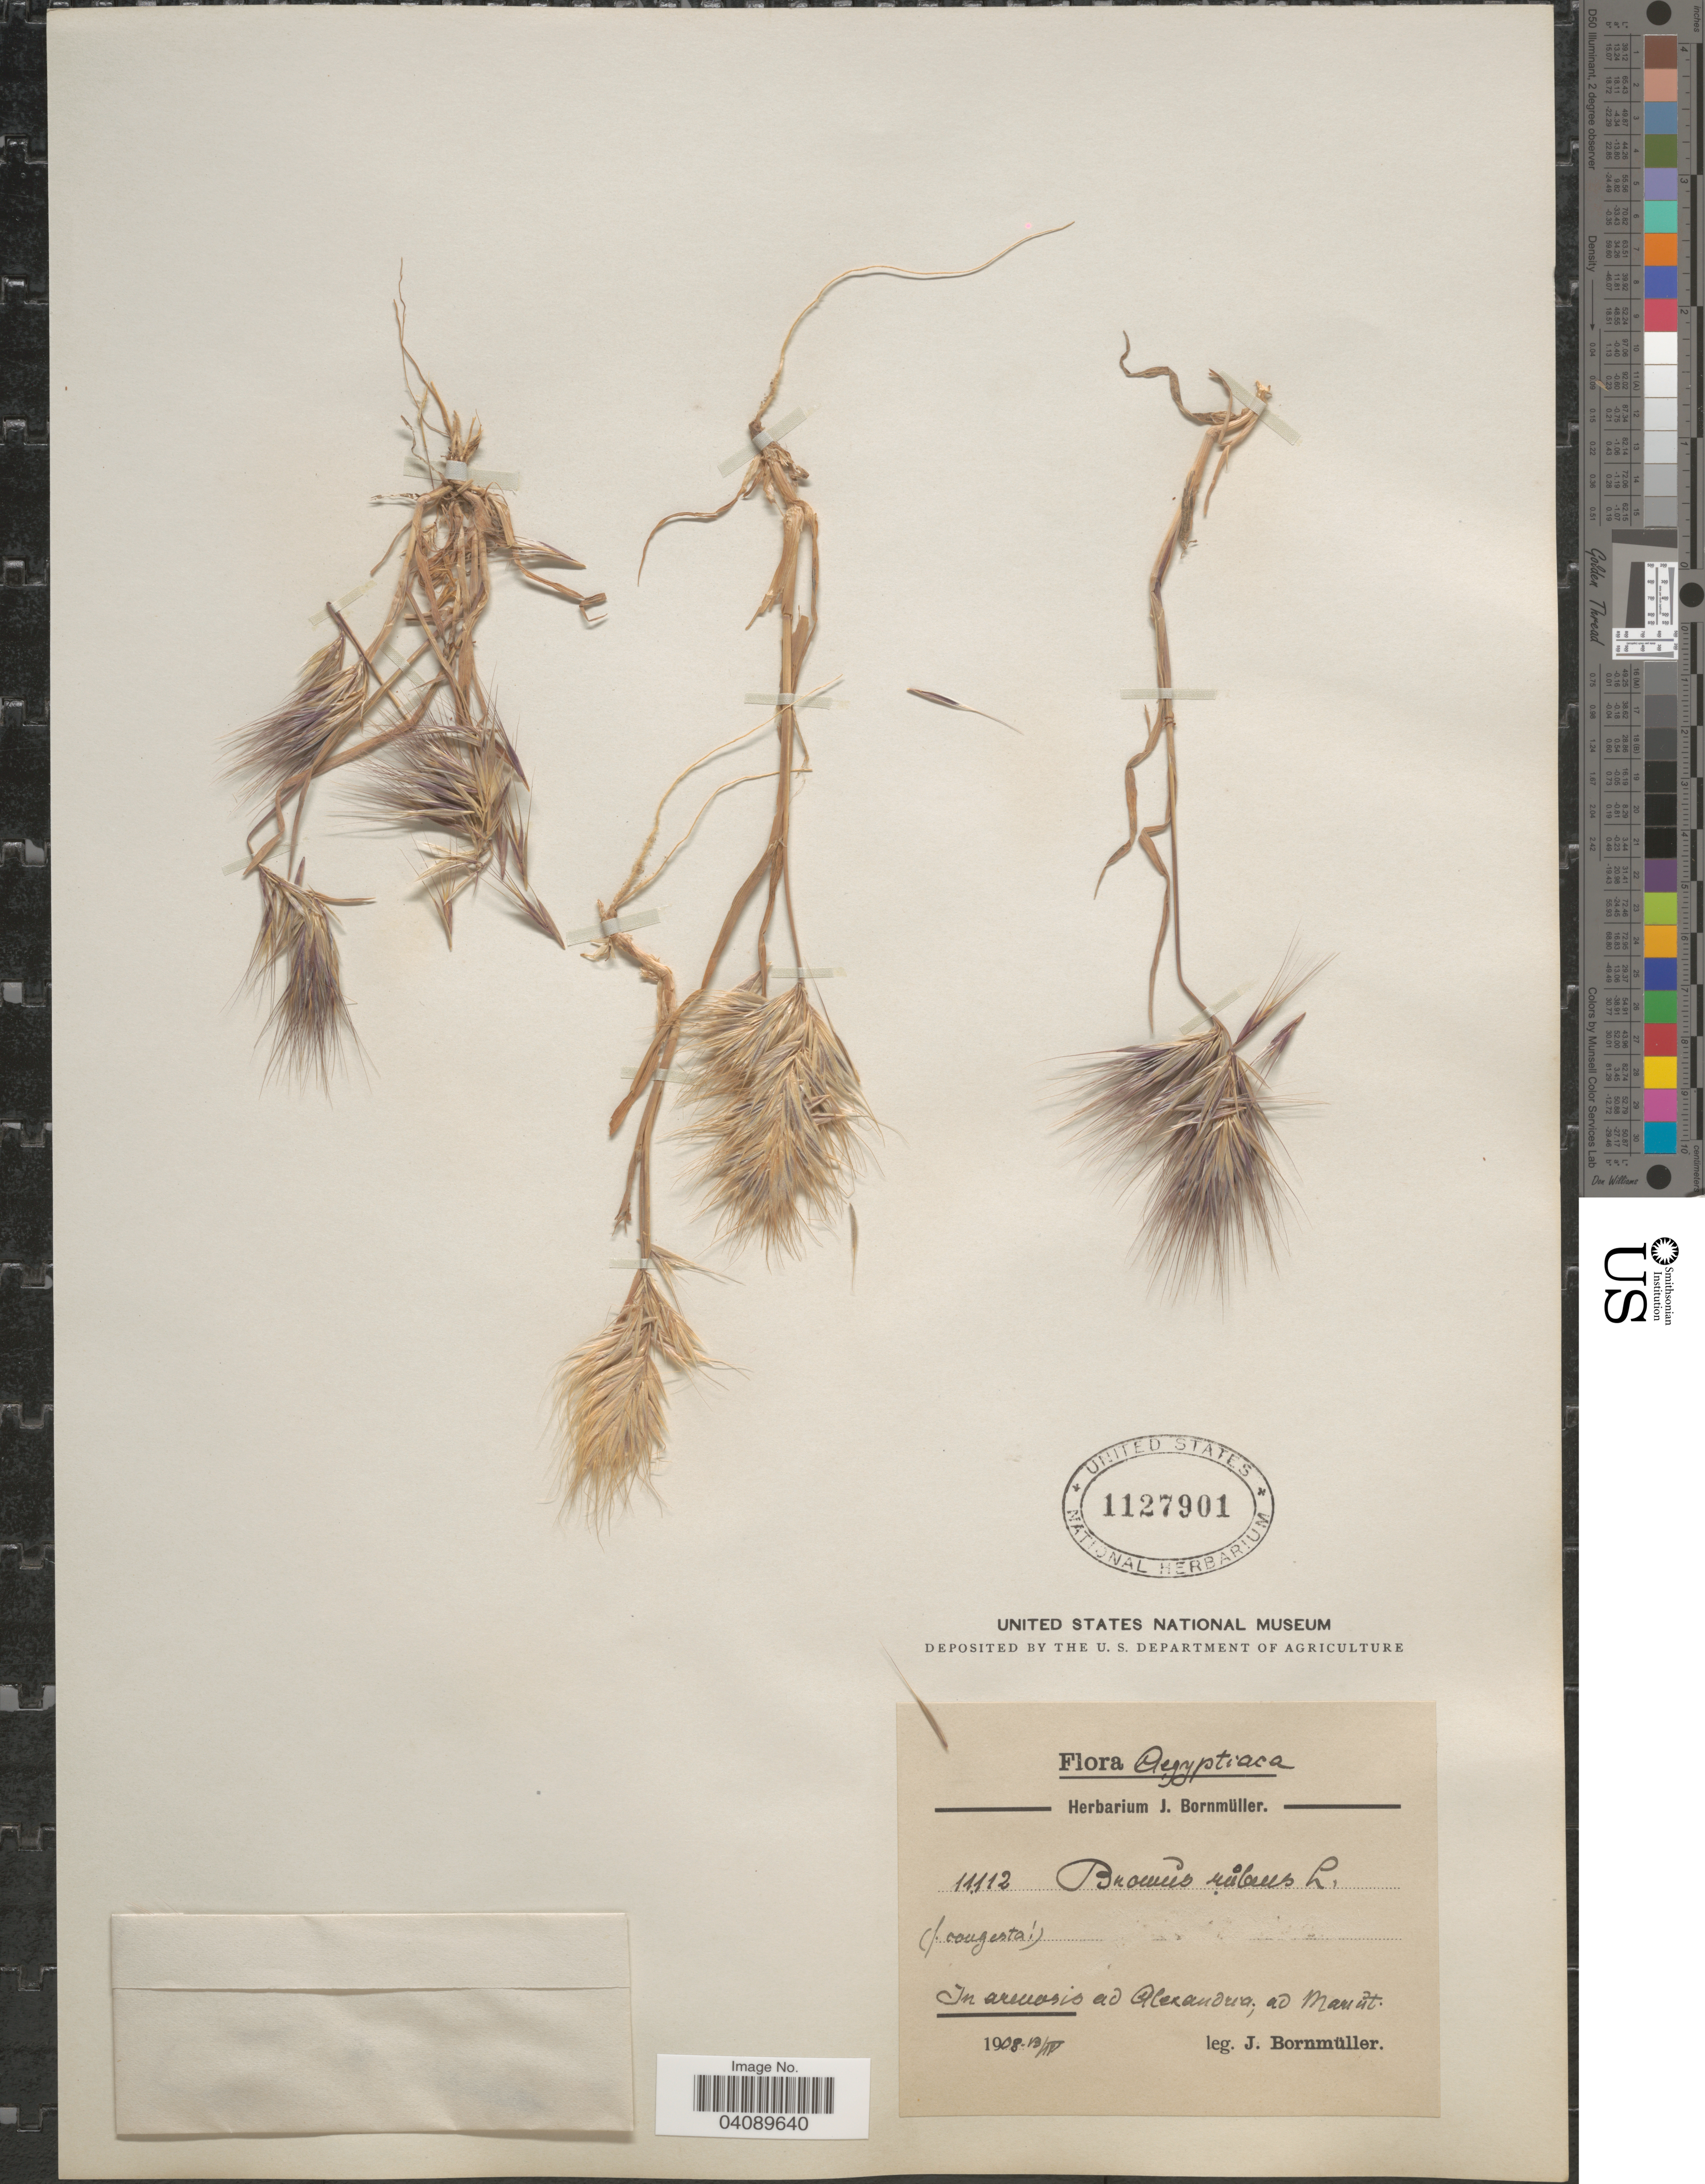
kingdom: Plantae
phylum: Tracheophyta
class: Liliopsida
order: Poales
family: Poaceae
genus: Bromus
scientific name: Bromus rubens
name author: L.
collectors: J. Bornmüller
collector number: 11112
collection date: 1908-04-13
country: Egypt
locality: Aegyptiaca. In arenosis ad Alexandria, ad Mariut.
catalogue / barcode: US 1127901